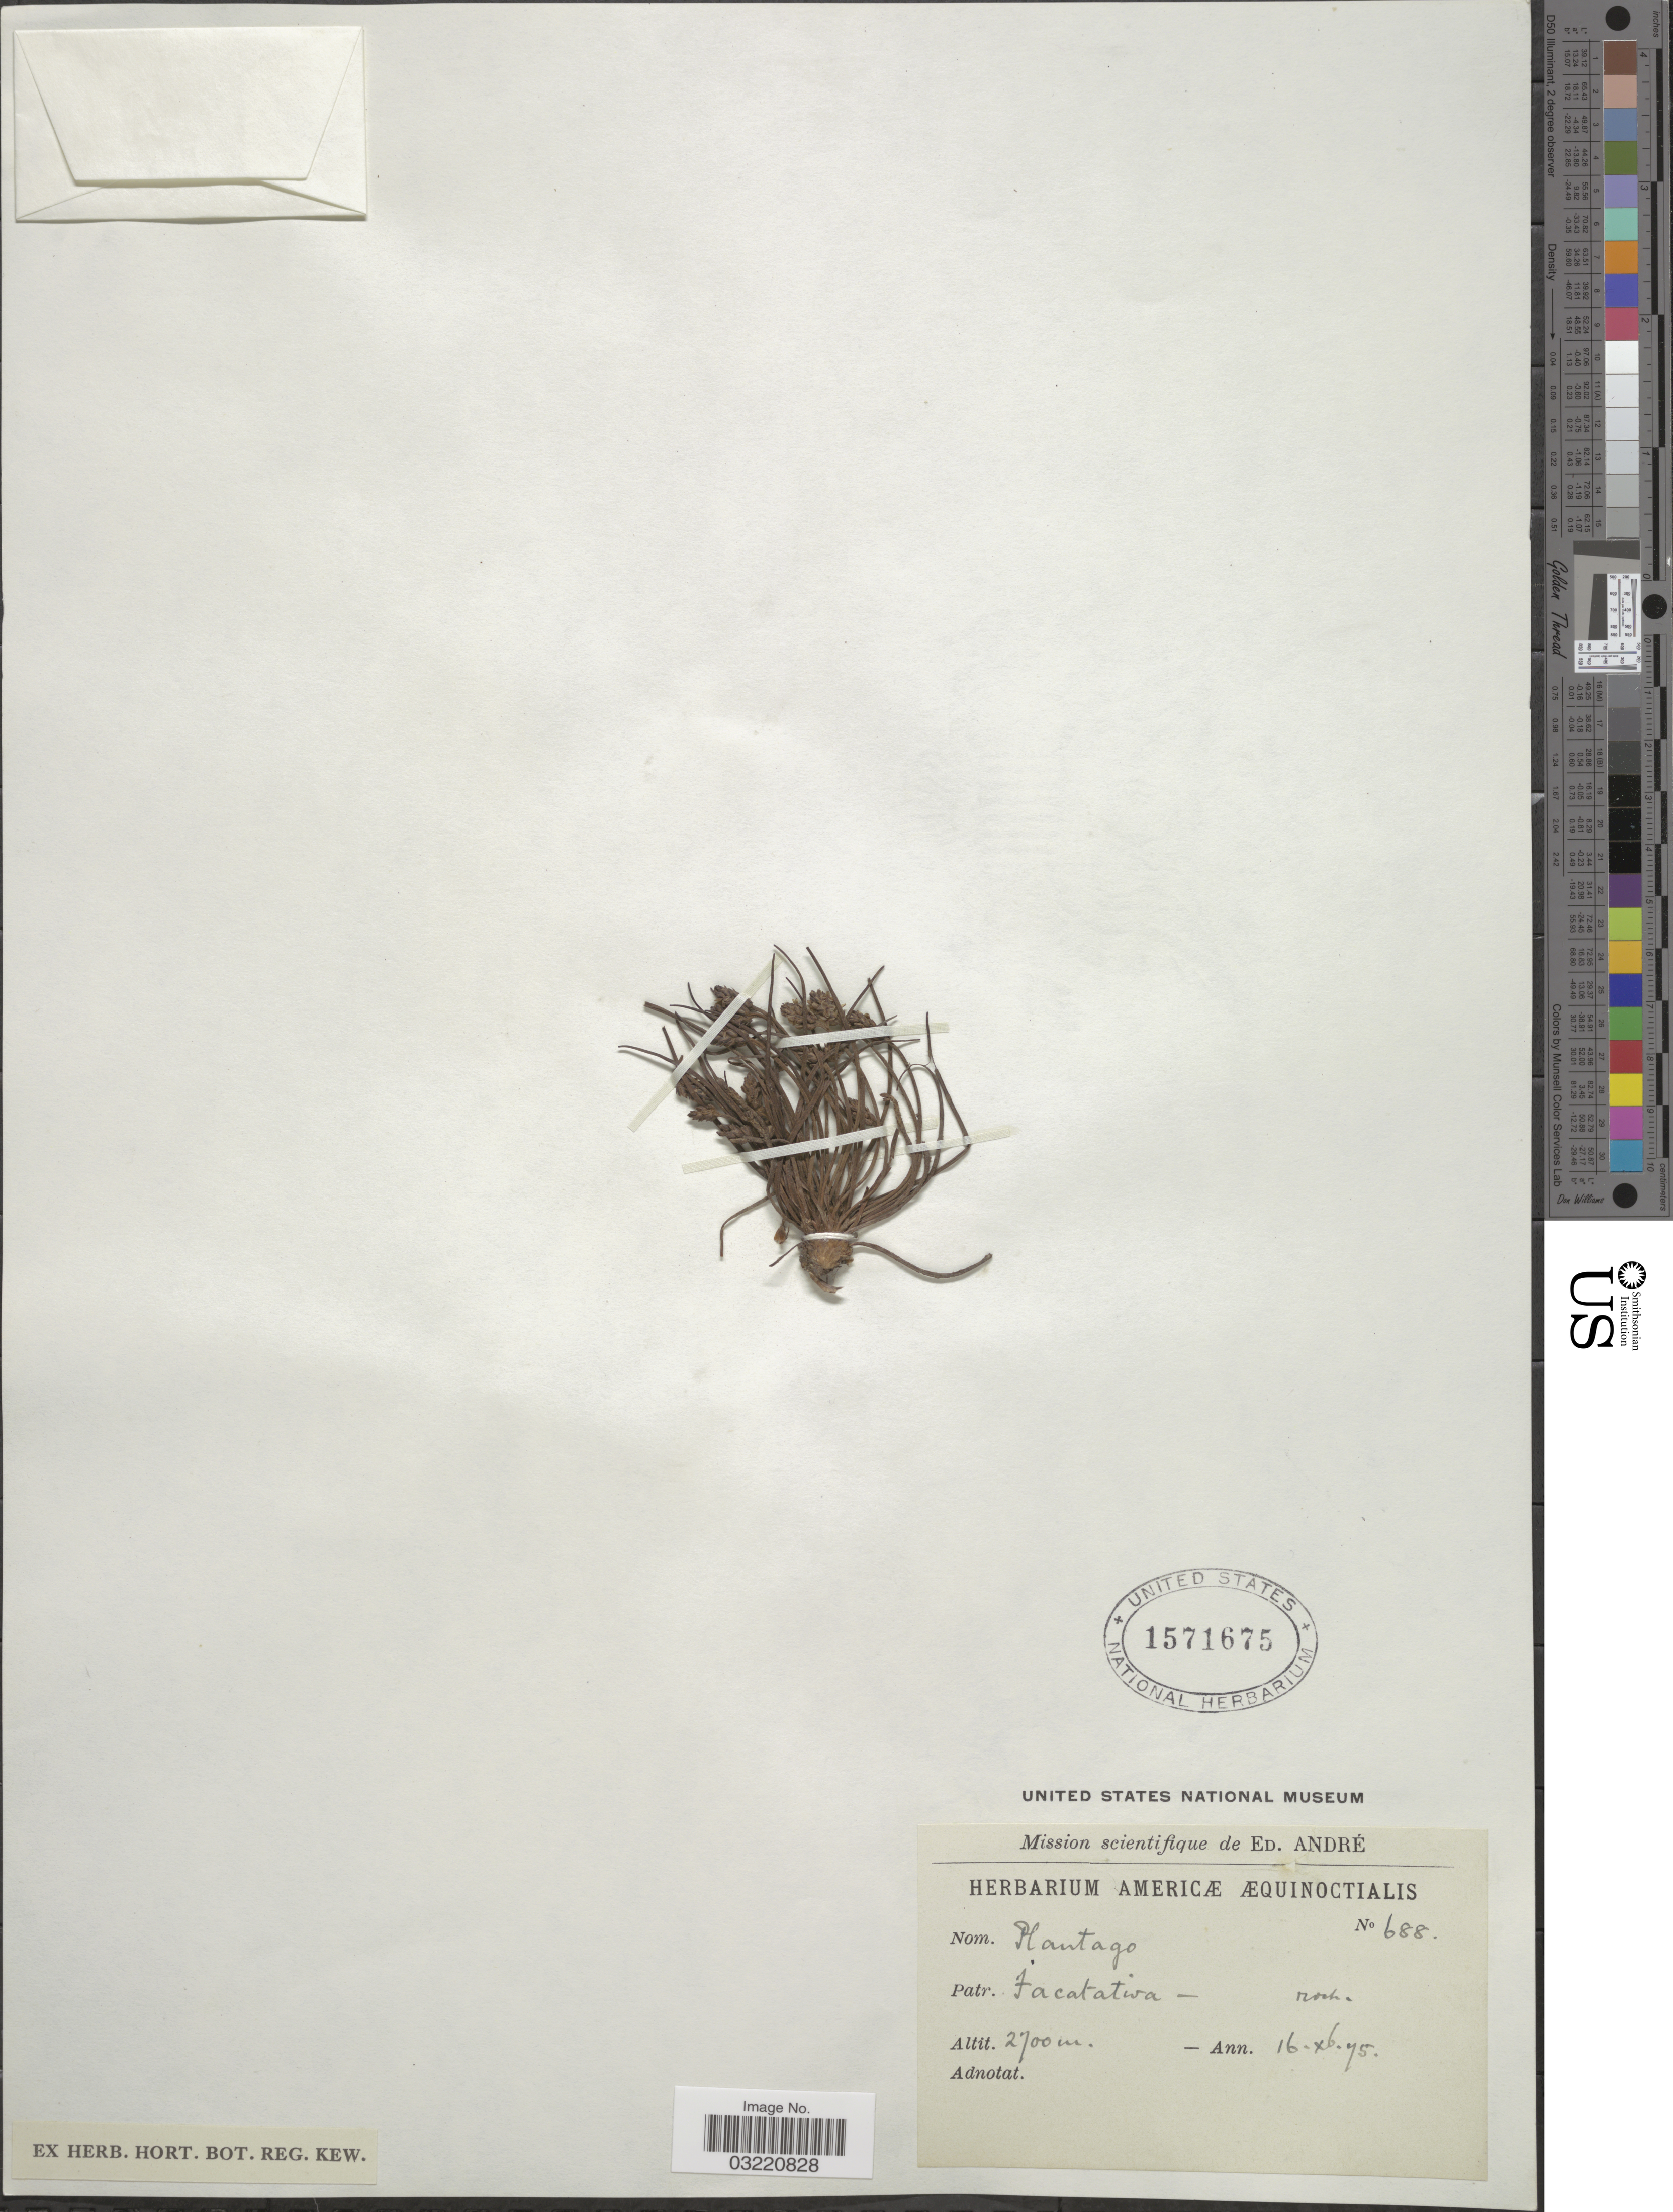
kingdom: Plantae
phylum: Tracheophyta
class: Magnoliopsida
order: Lamiales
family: Plantaginaceae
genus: Plantago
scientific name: Plantago linearis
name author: Kunth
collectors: E. Andre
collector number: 688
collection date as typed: Transcribed d/m/y: 16/11/95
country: Colombia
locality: Patr. Facatativa.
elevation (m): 2700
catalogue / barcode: US 1571675